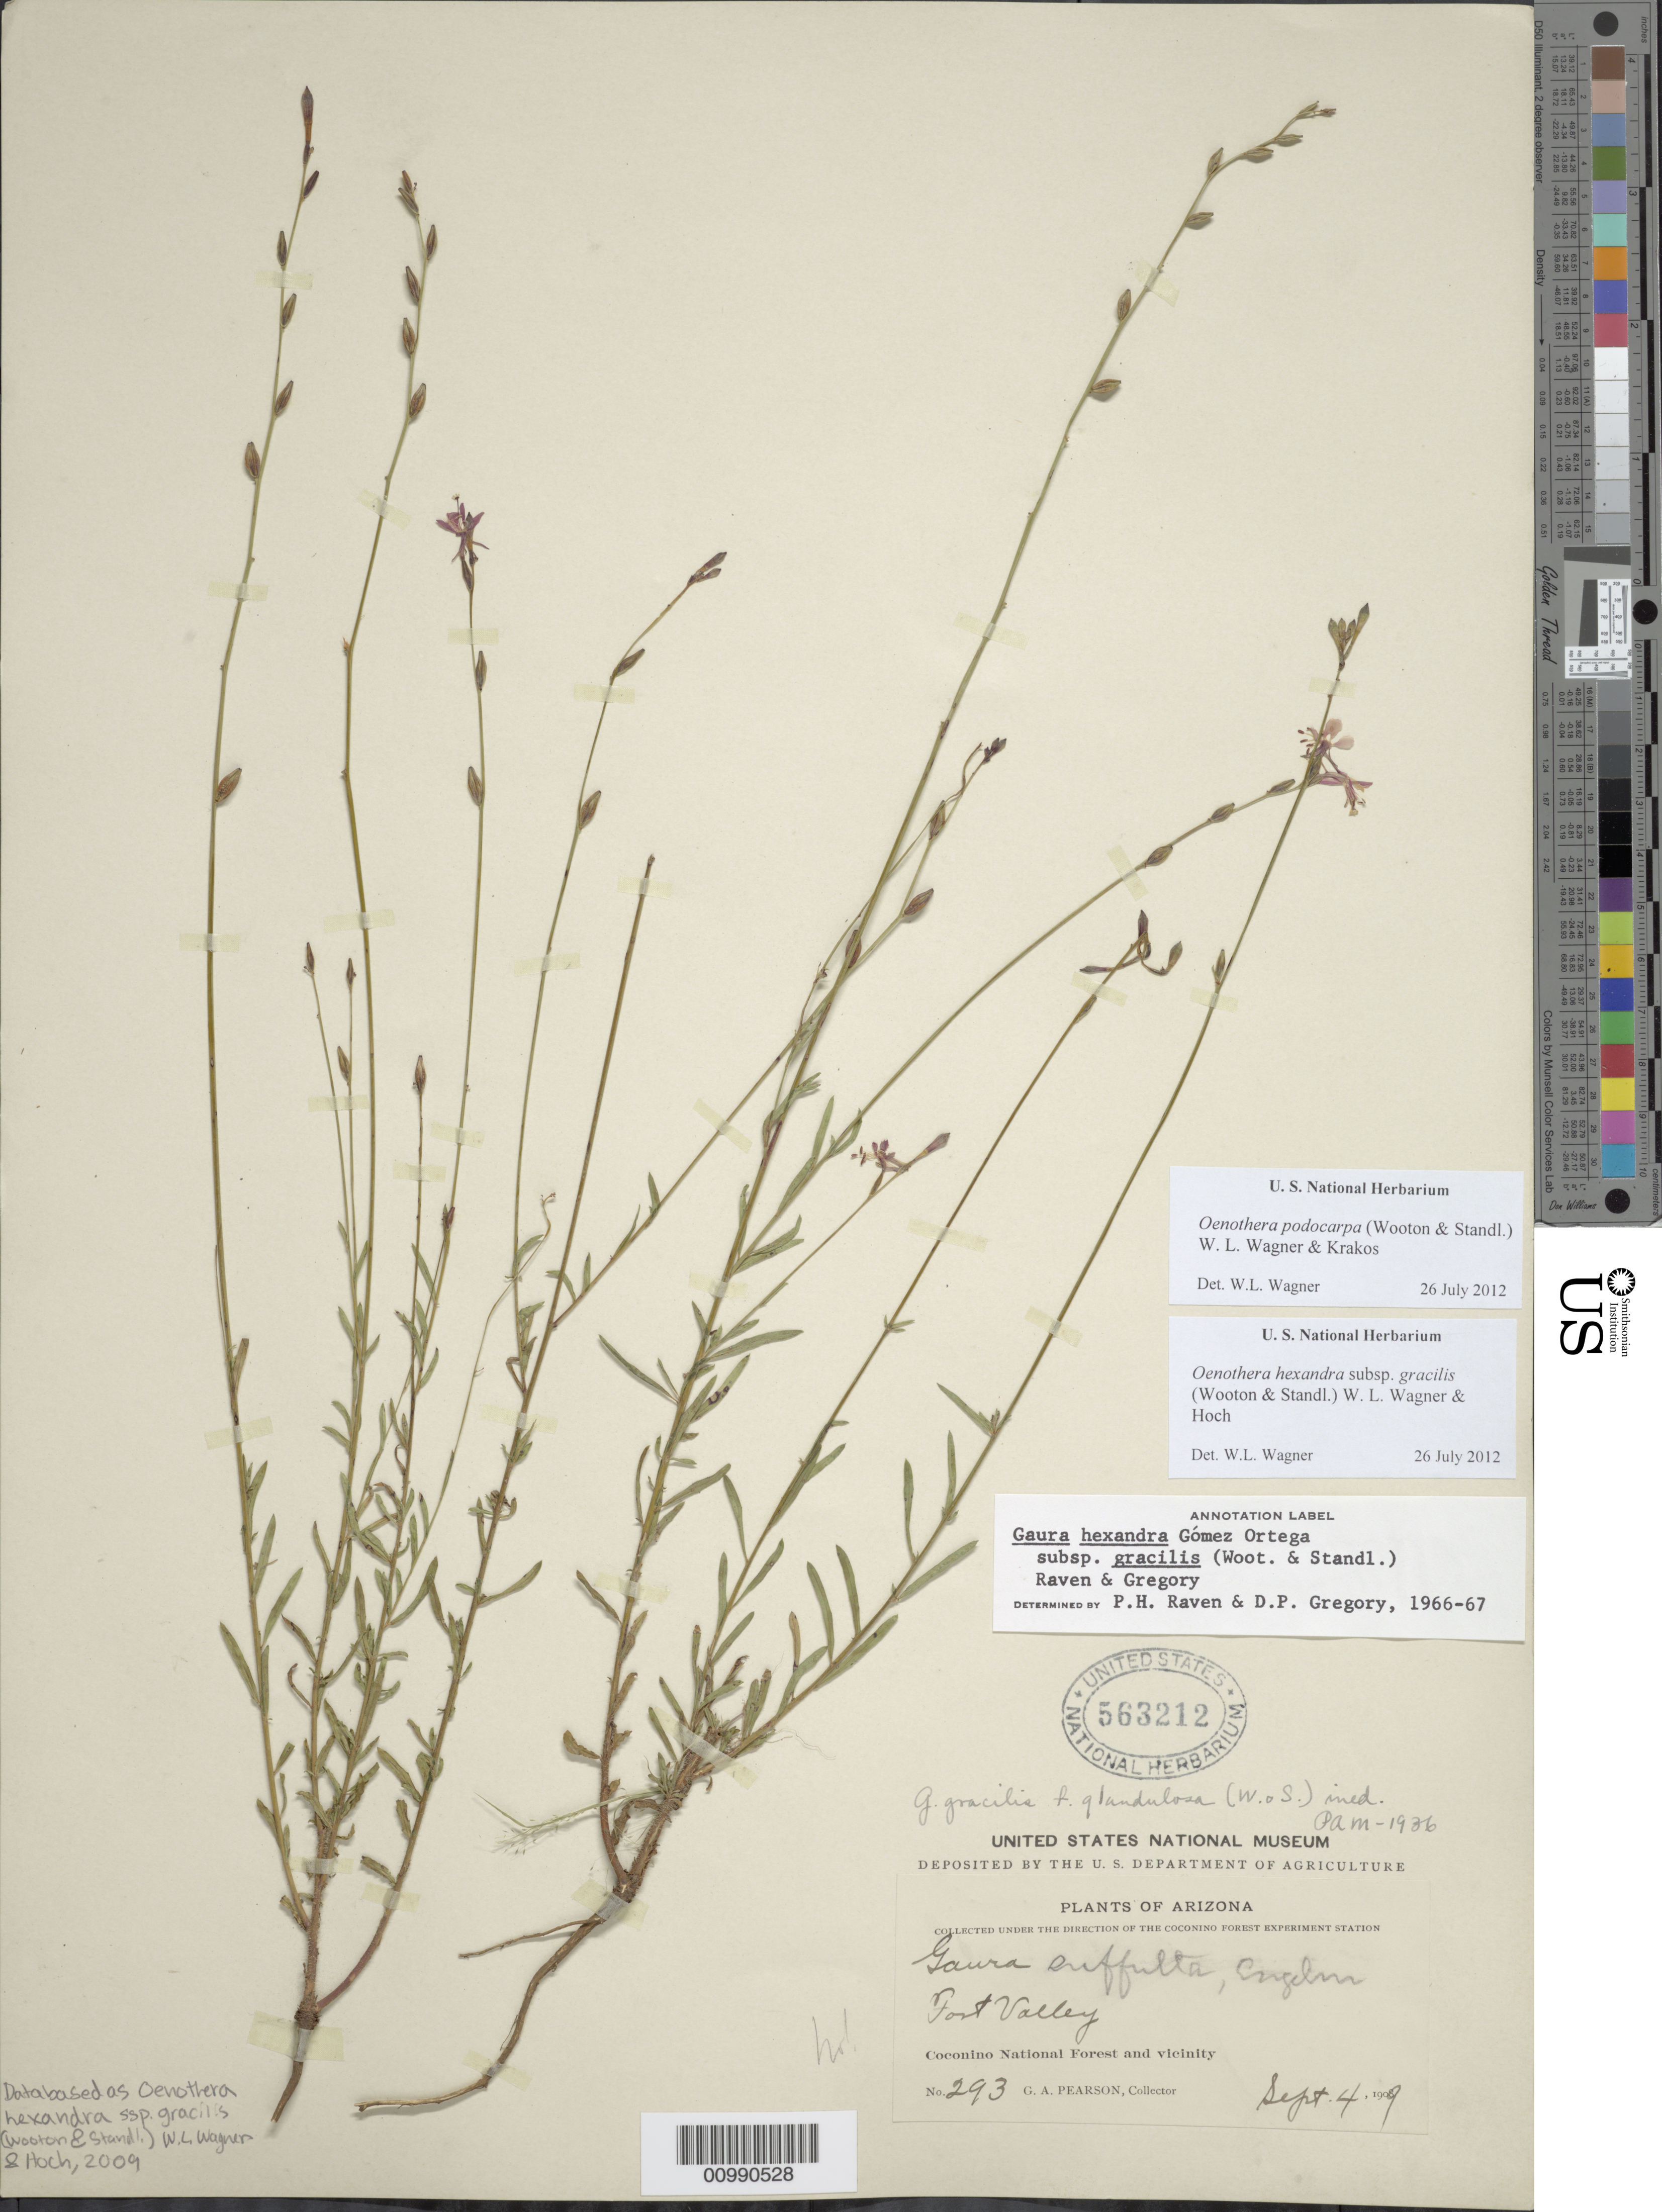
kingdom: Plantae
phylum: Tracheophyta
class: Magnoliopsida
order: Myrtales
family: Onagraceae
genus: Oenothera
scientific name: Oenothera podocarpa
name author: (Wooton & Standl.) Krakos & W.L. Wagner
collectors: G. A. Pearson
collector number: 293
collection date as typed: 04 Sep 1909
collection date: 1909-09-04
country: United States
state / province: Arizona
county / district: Coconino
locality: Coconino National Forest; Fort Valley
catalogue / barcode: US 563212